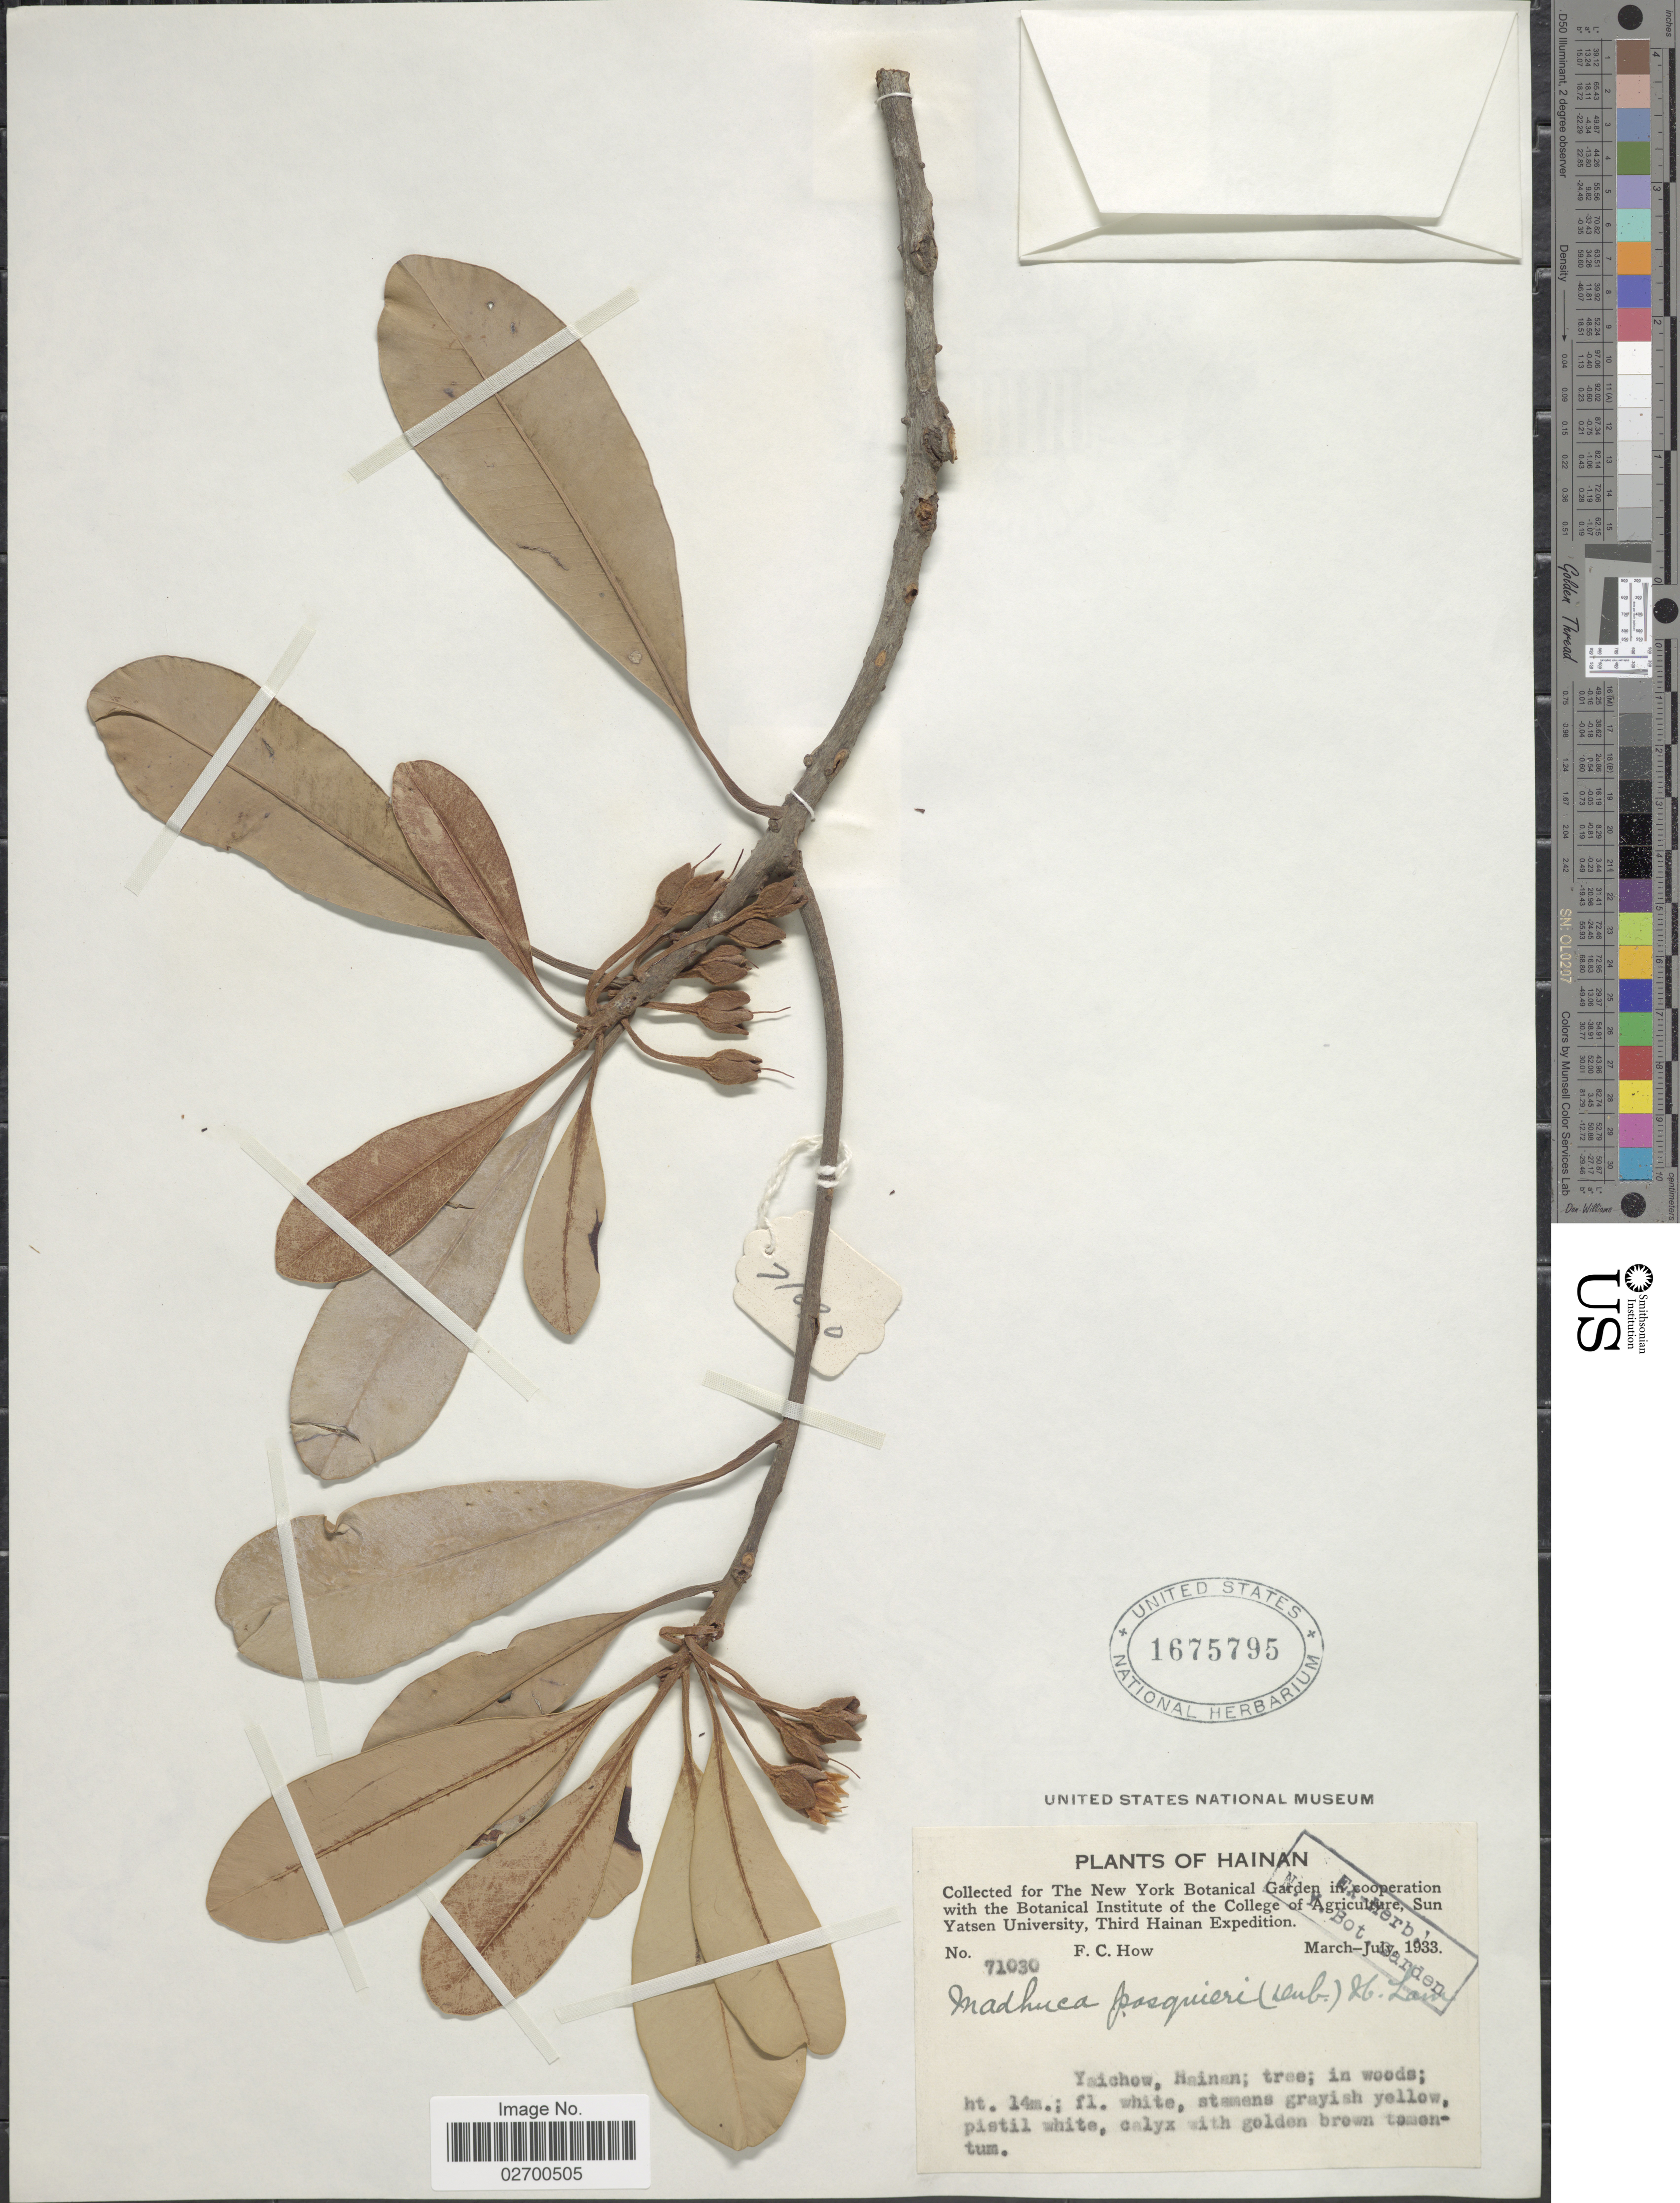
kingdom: Plantae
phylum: Tracheophyta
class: Magnoliopsida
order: Ericales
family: Sapotaceae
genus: Madhuca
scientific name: Madhuca pasquieri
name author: (Dubard) H.J. Lam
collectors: F. C. How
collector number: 71030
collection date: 1933-03/1933-07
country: China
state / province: Hainan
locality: Yaichow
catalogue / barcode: US 1675795